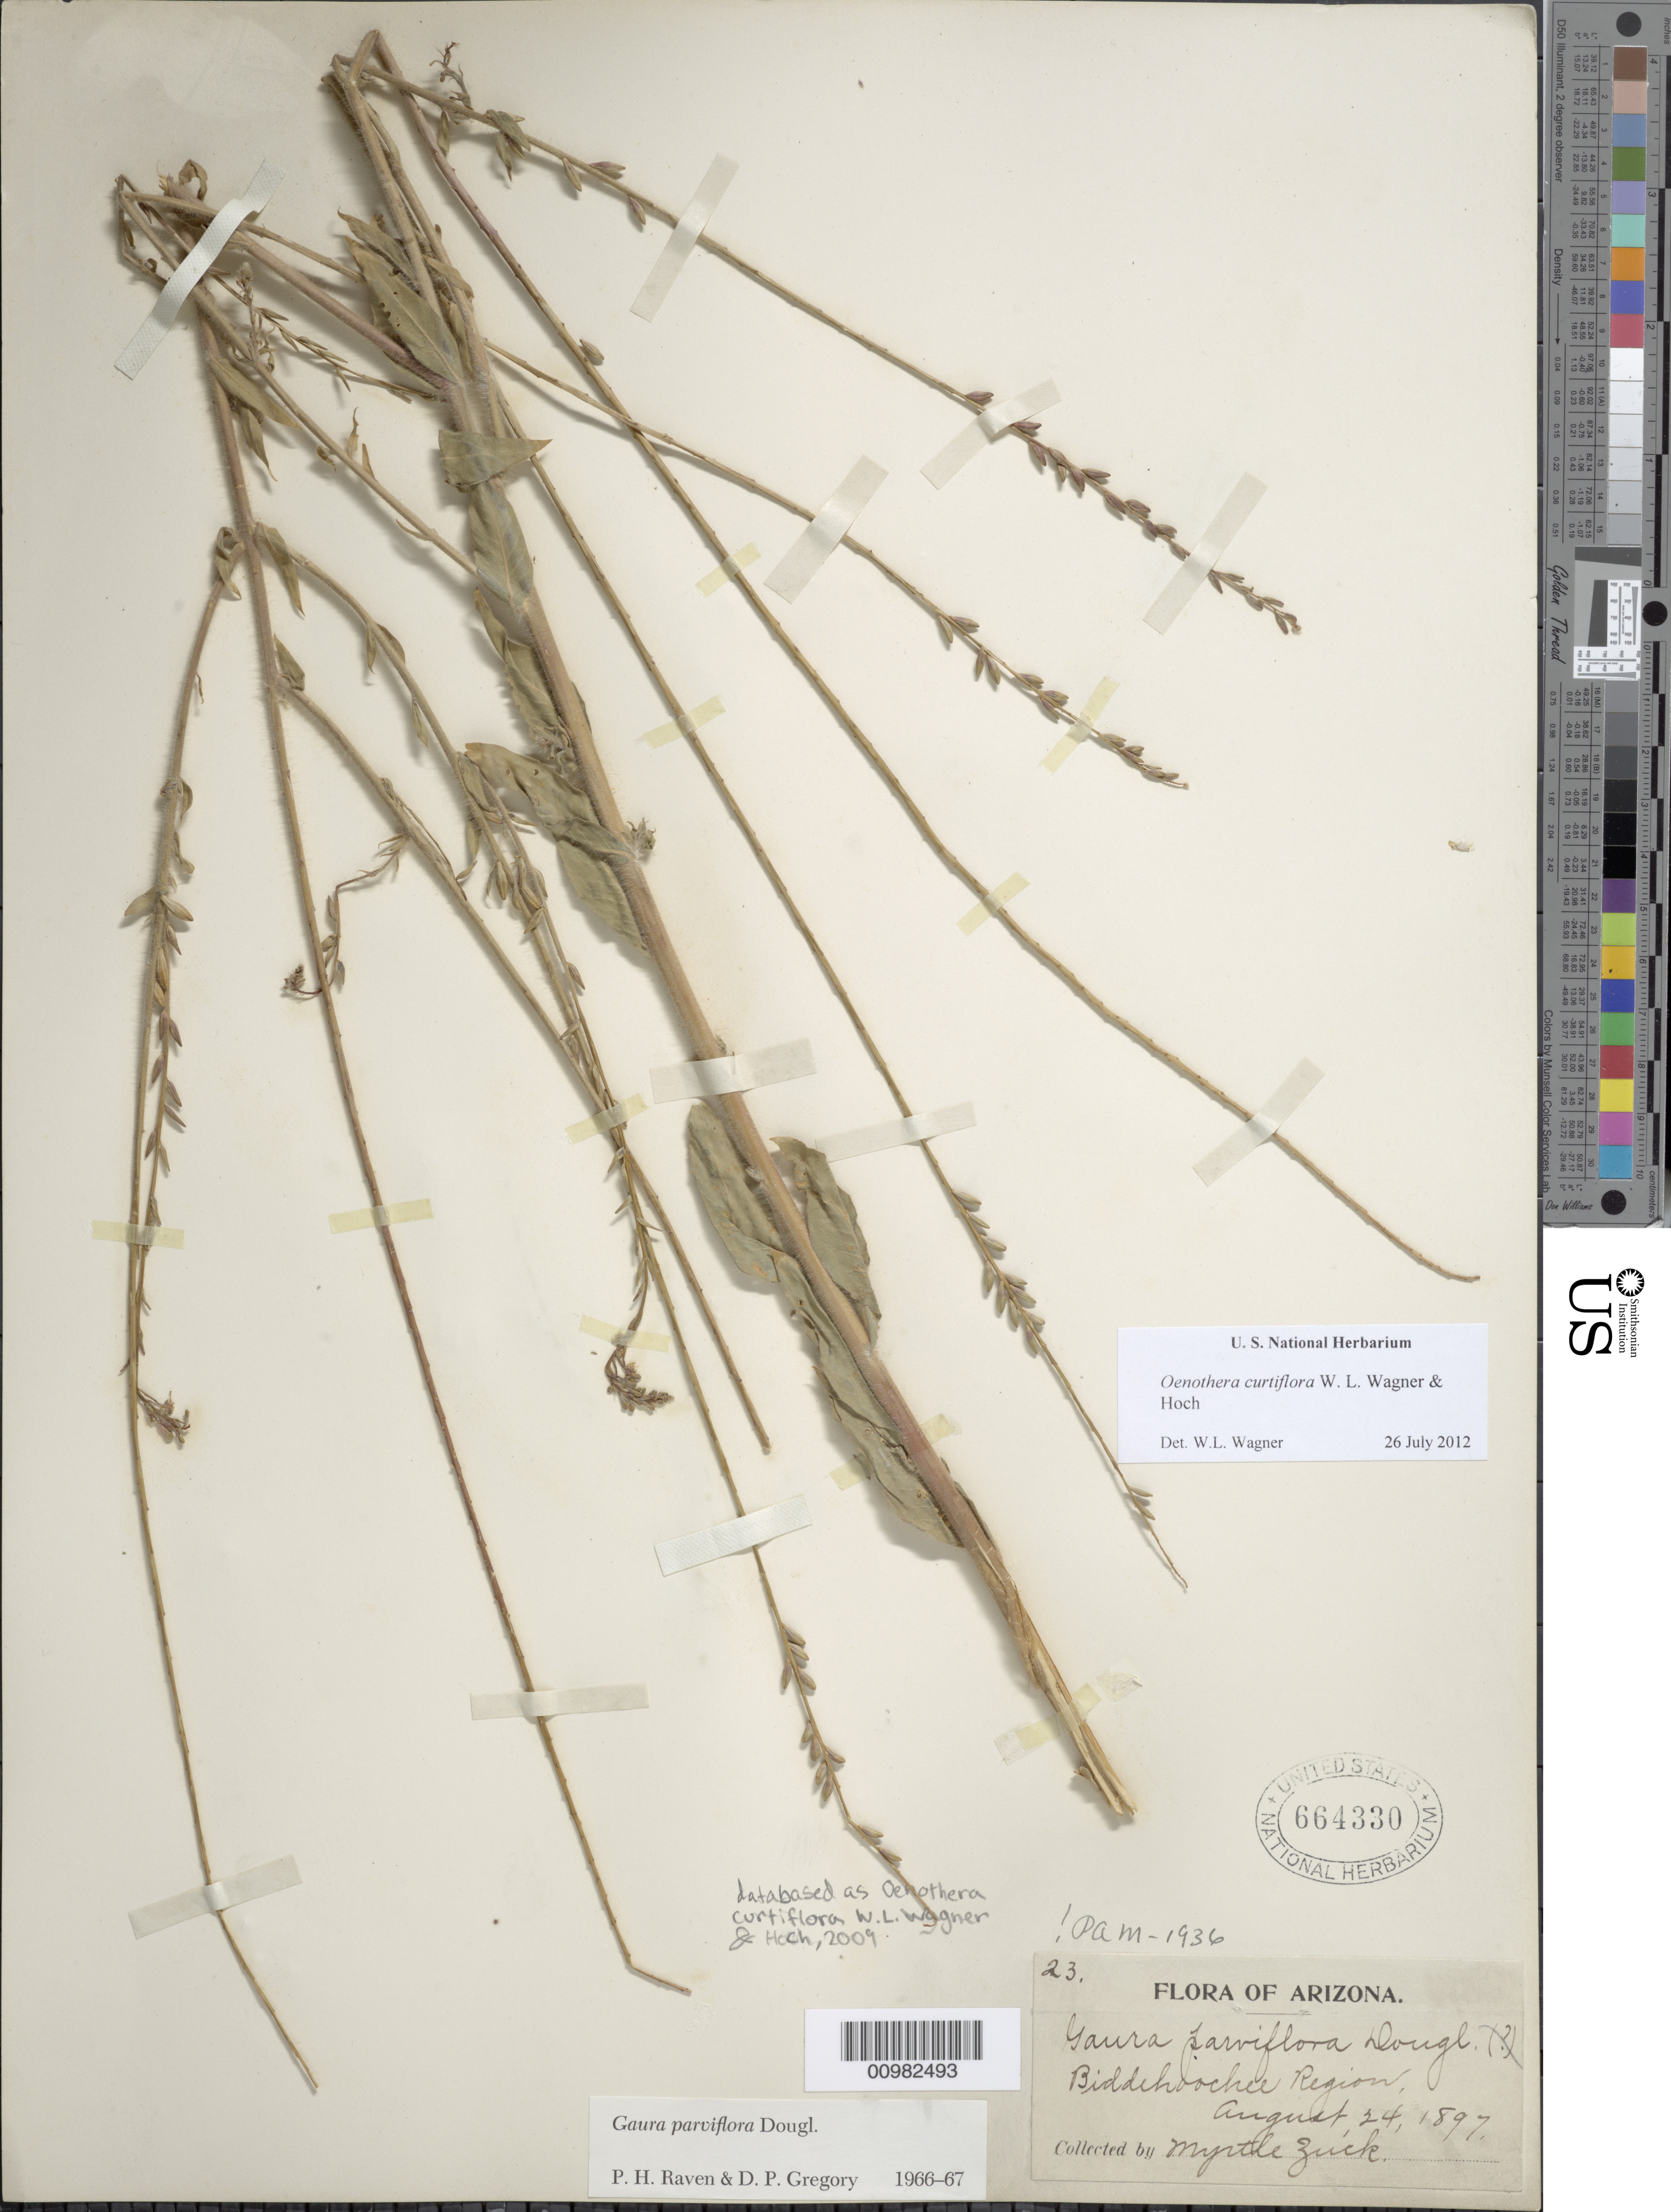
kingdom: Plantae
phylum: Tracheophyta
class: Magnoliopsida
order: Myrtales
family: Onagraceae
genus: Oenothera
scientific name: Oenothera curtiflora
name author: W.L. Wagner & Hoch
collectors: M. Zuck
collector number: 23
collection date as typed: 24 Aug 1897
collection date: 1897-08-24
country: United States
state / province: Arizona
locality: Biddehoochee(?) Region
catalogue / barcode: US 664330